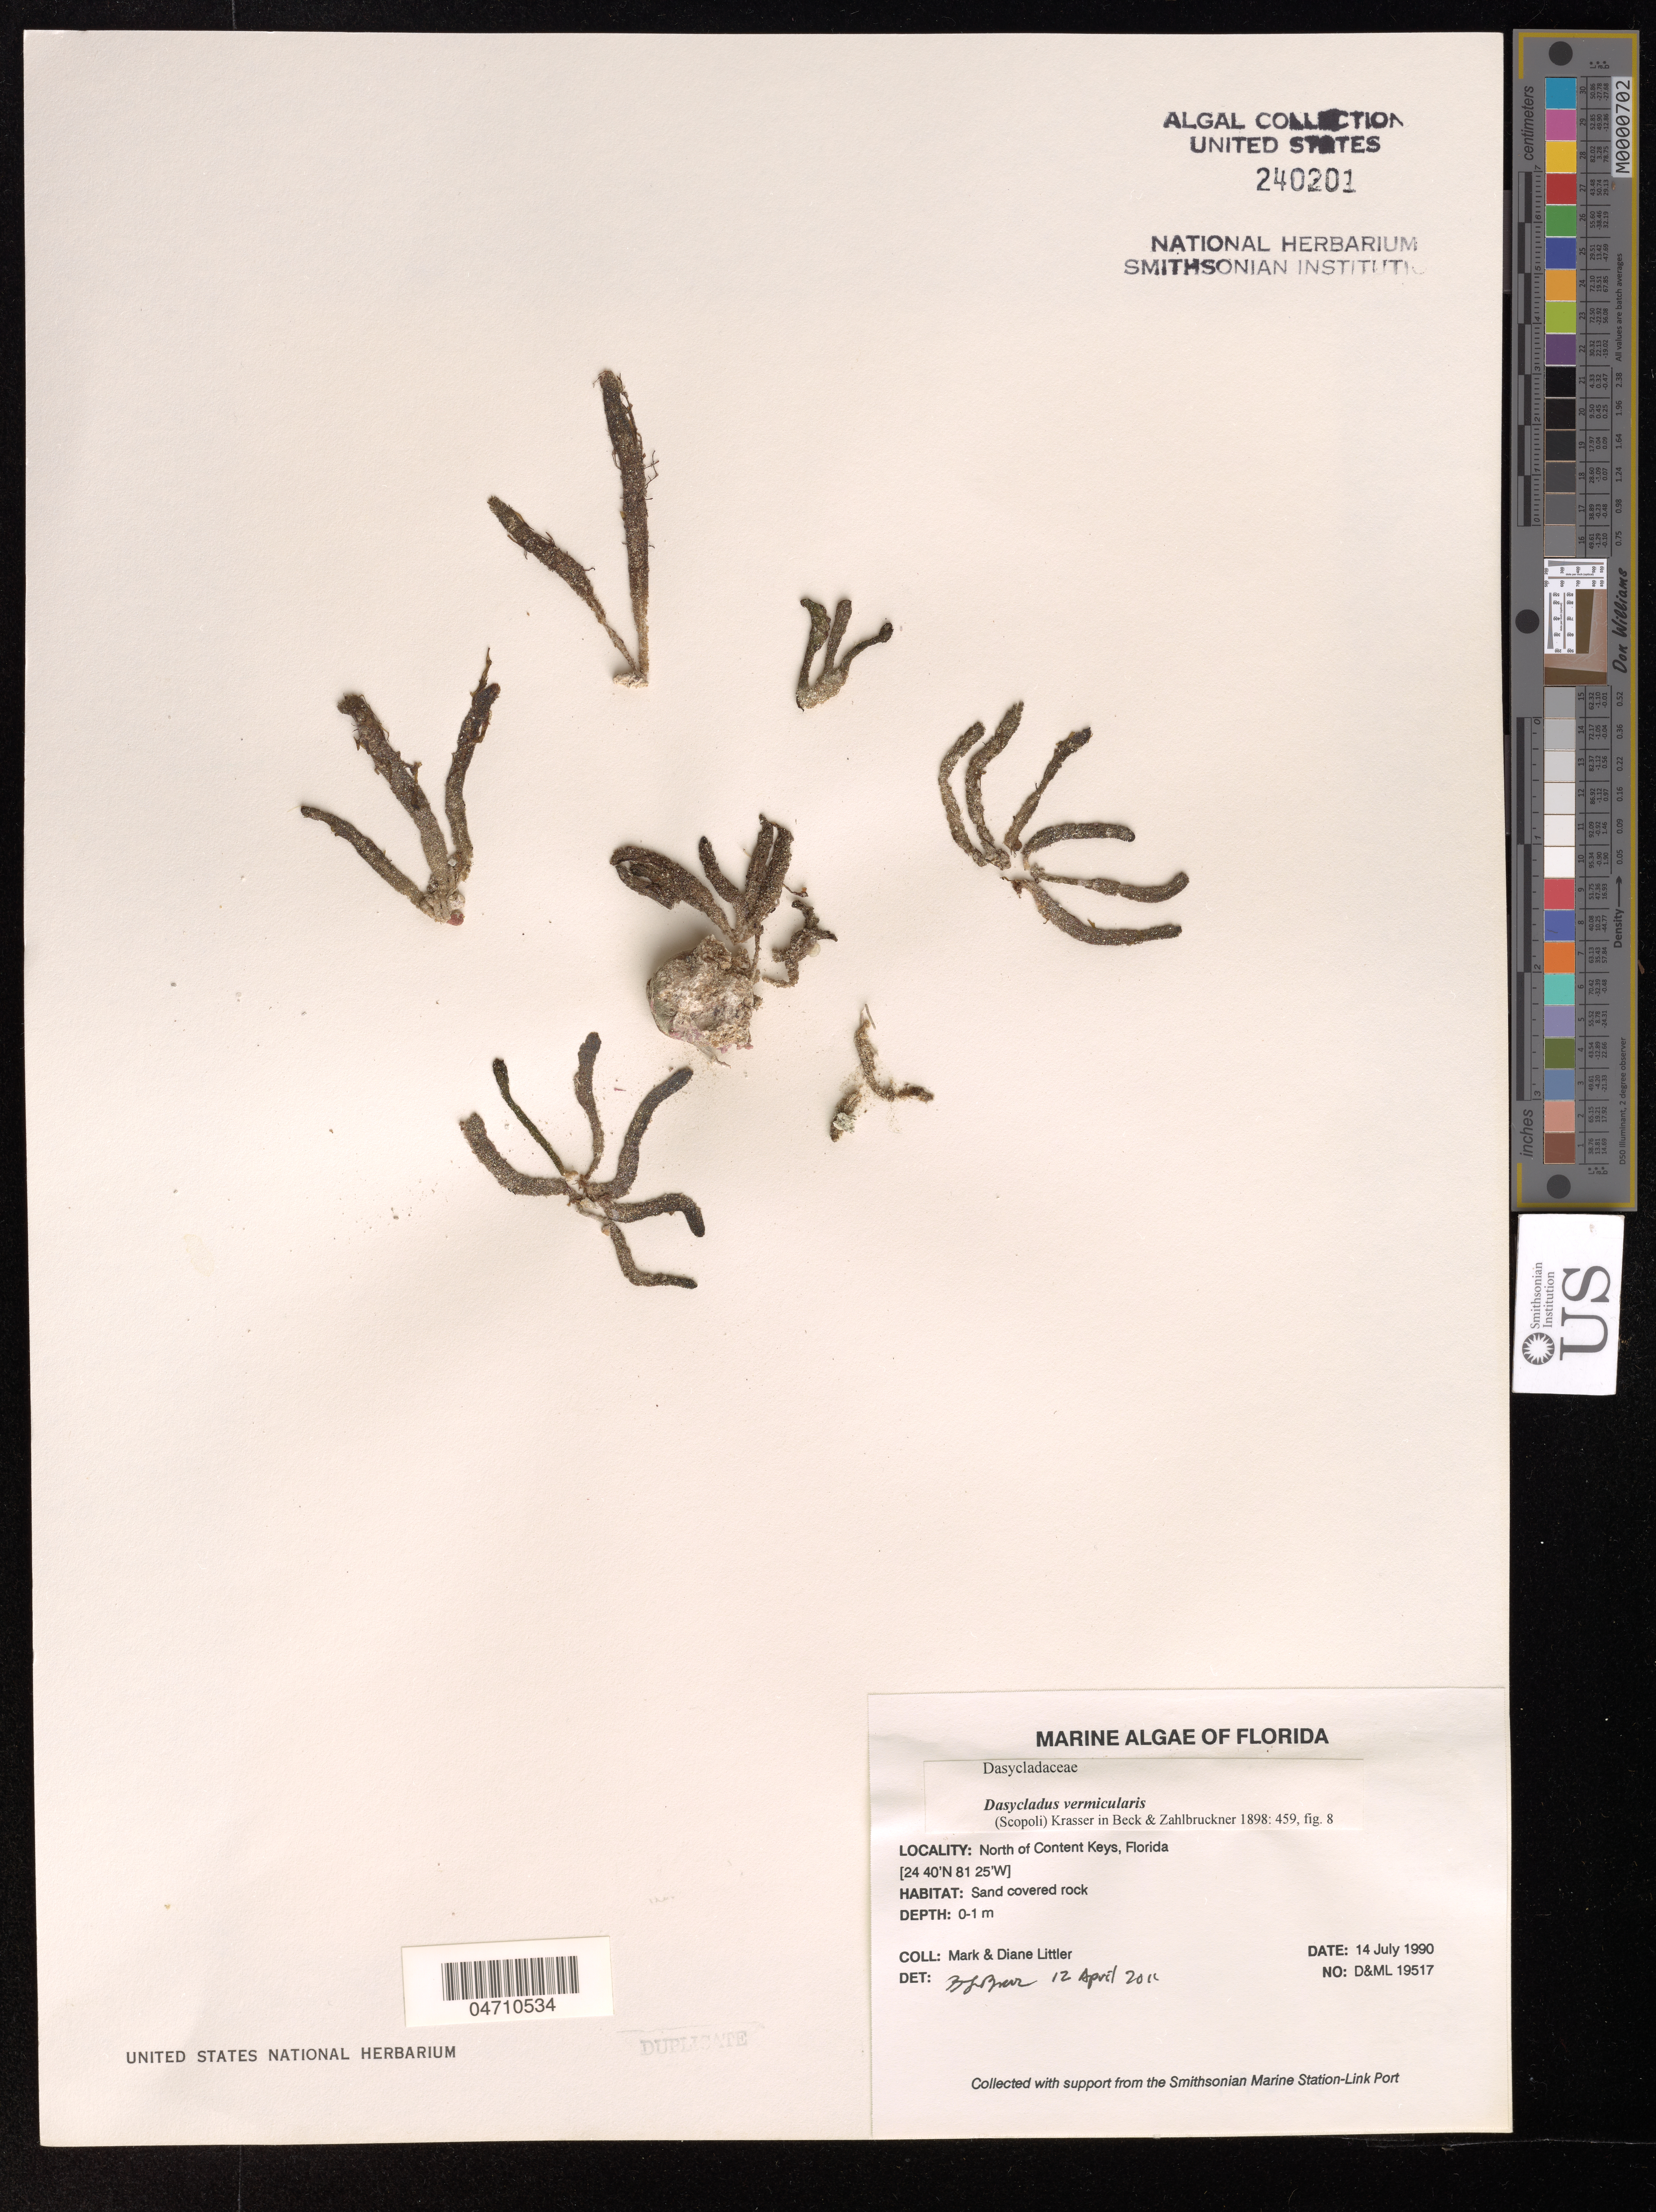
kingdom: Plantae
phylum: Chlorophyta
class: Ulvophyceae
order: Dasycladales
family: Dasycladaceae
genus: Dasycladus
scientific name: Dasycladus vermicularis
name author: (Scop.) Krasser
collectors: M. Littler & D. S. Littler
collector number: D&ML 19517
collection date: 1990-07-14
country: United States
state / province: Florida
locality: North of Content Keys.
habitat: Sand covered rock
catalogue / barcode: US 240201